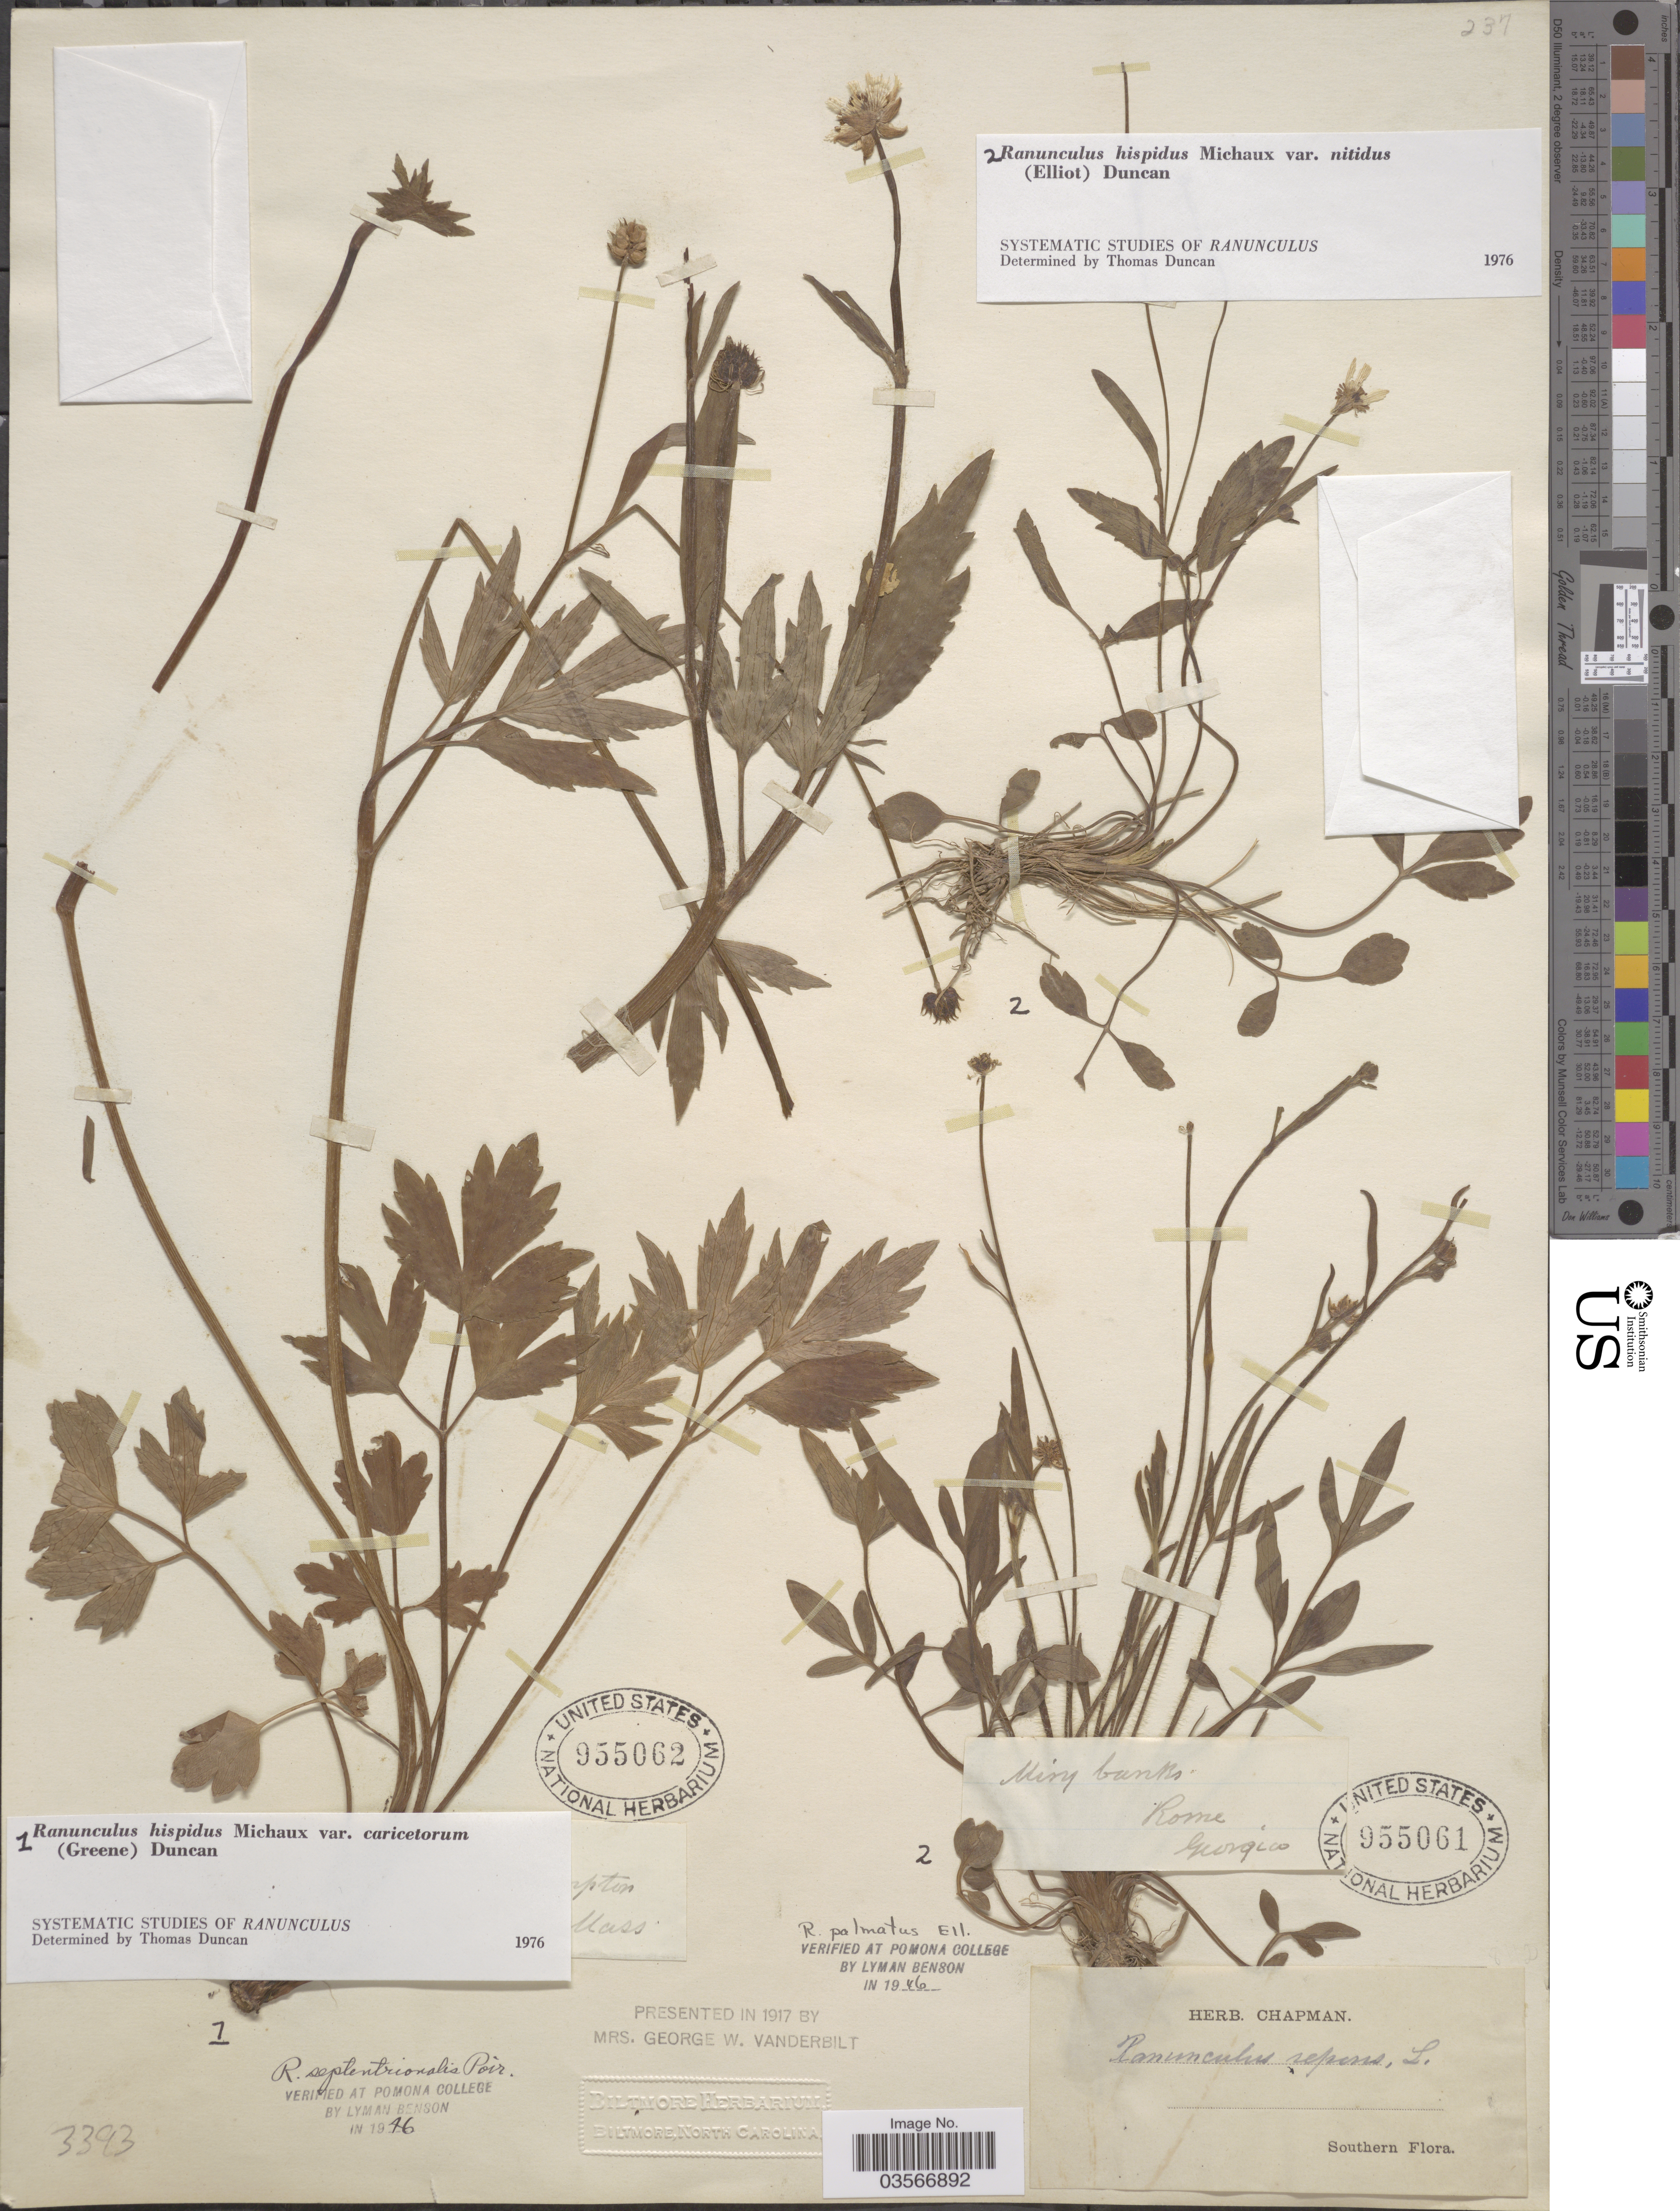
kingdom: Plantae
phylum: Tracheophyta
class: Magnoliopsida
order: Ranunculales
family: Ranunculaceae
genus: Ranunculus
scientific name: Ranunculus hispidus var. caricetorum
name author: Michx.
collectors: ex herb. Chapman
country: United States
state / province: Massachusetts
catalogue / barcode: US 955062